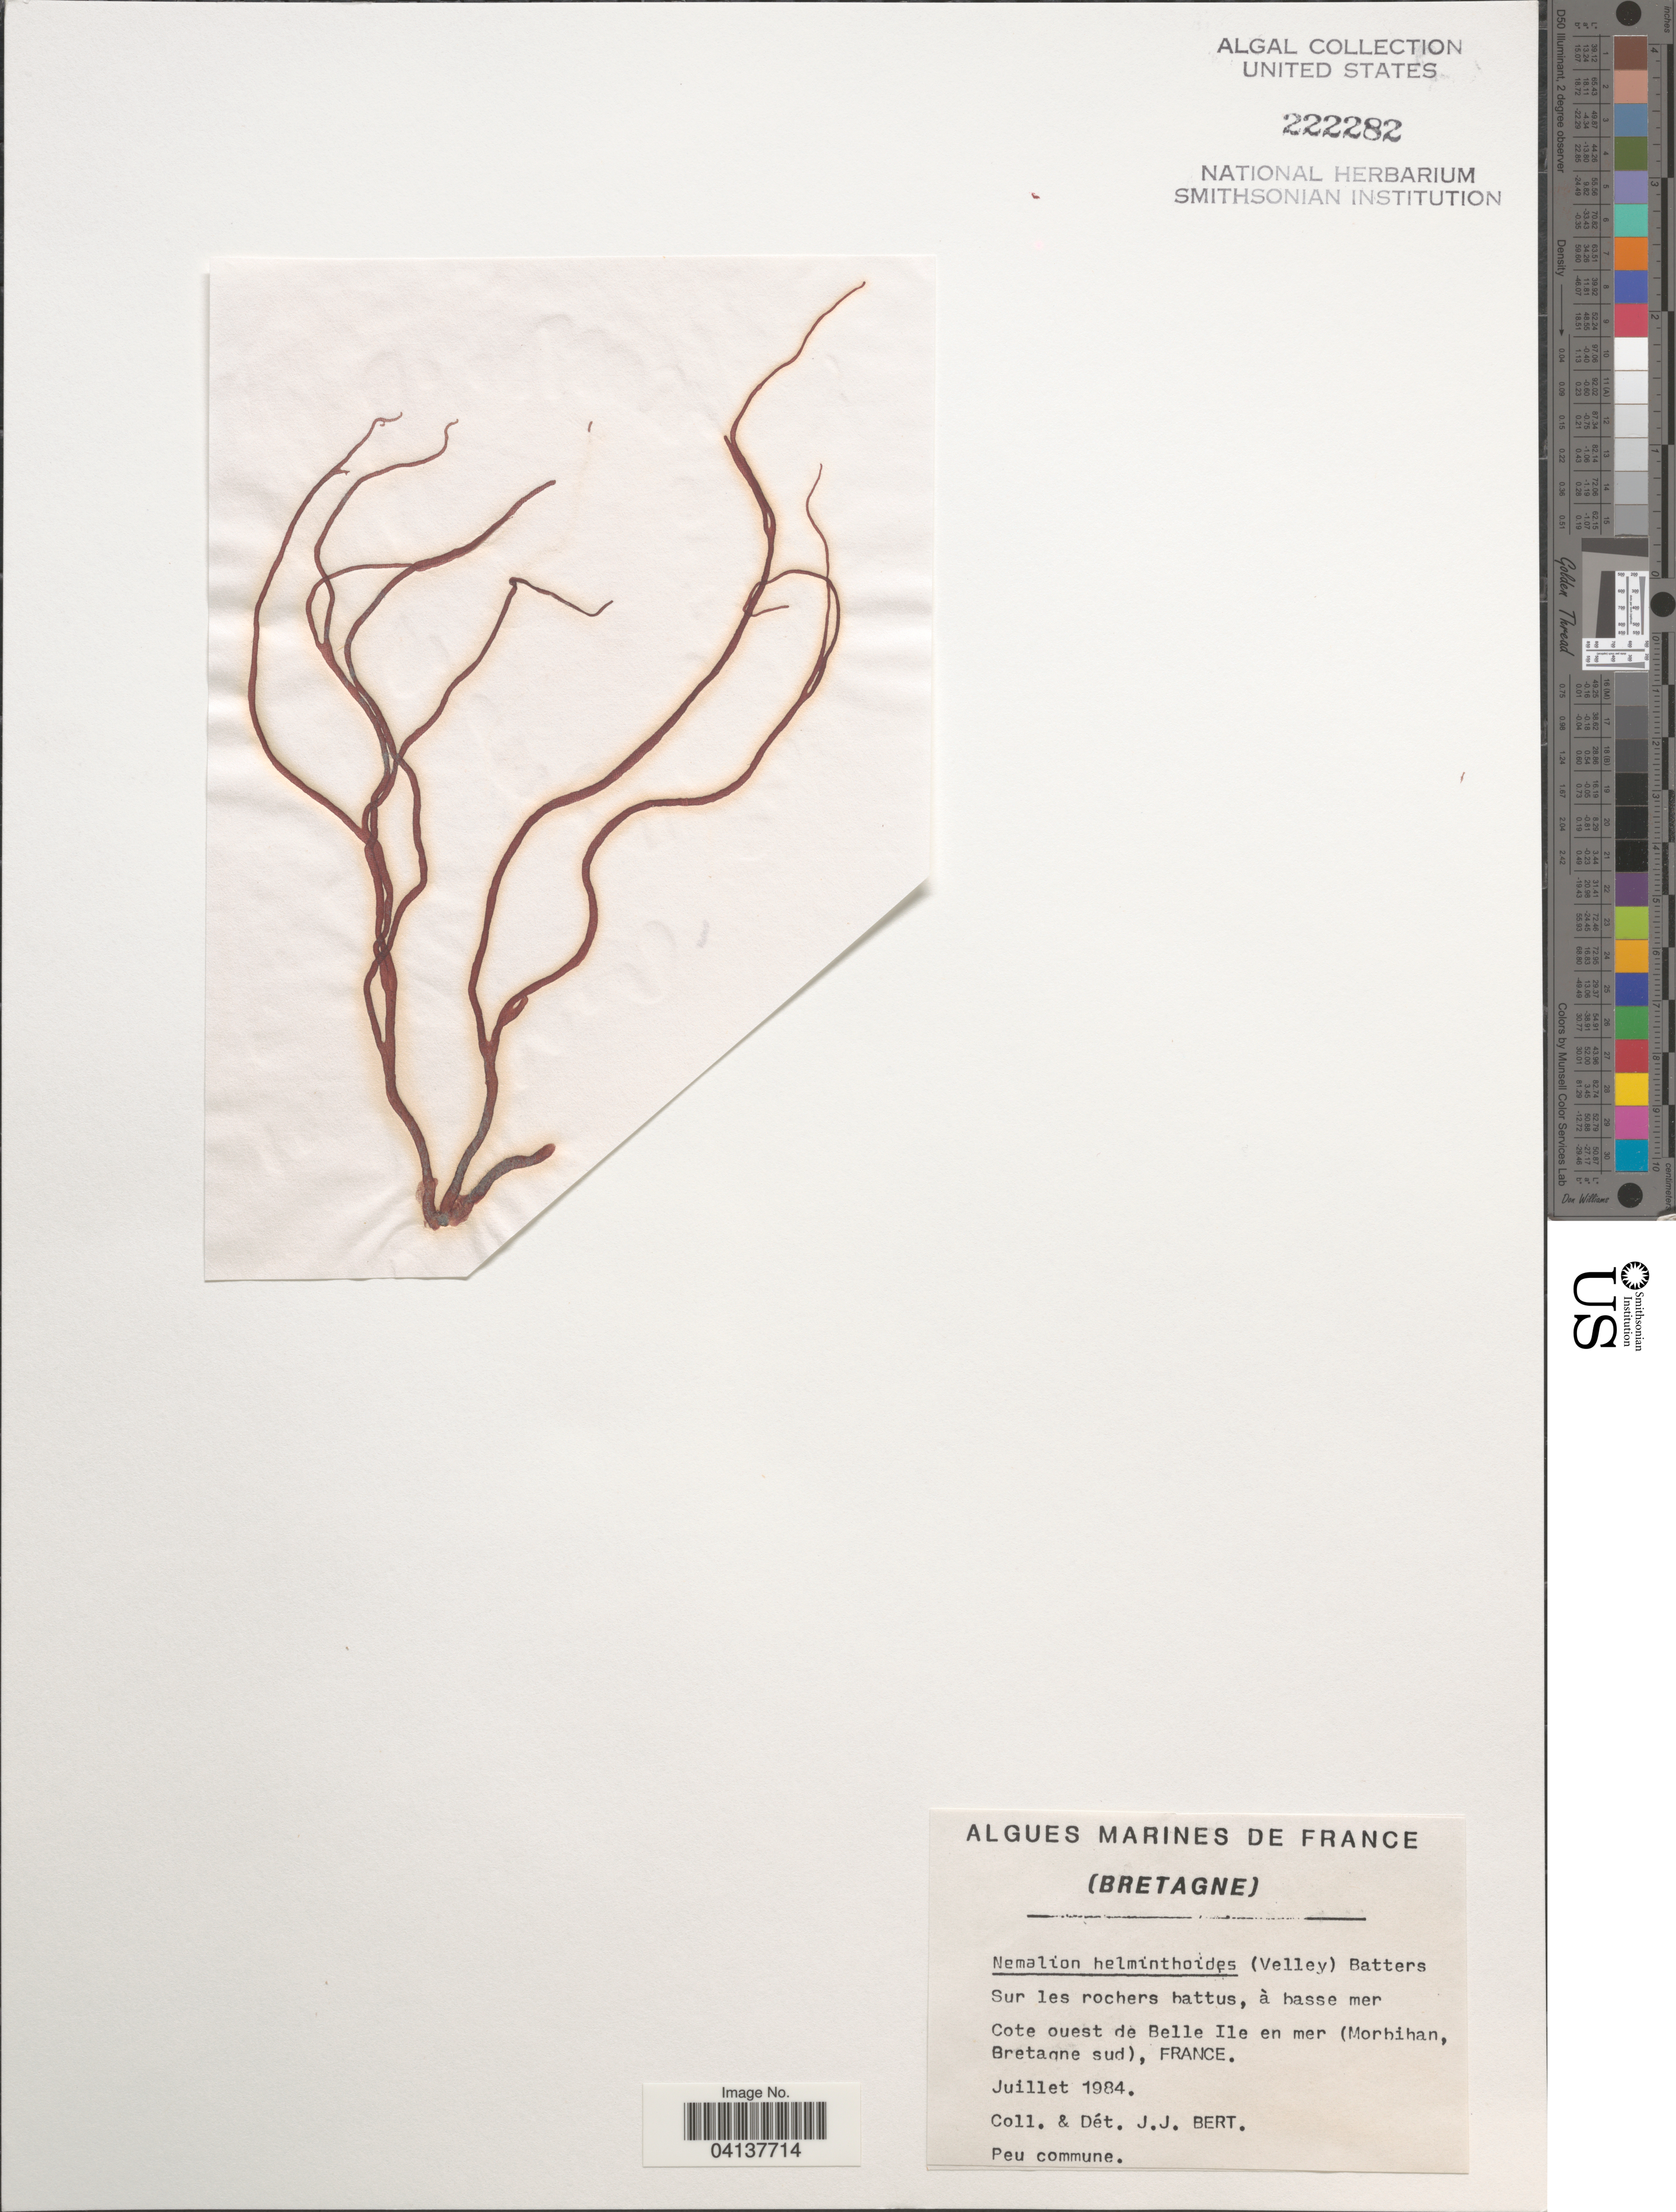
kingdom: Plantae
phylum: Rhodophyta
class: Florideophyceae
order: Nemaliales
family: Nemaliaceae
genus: Nemalion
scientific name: Nemalion multifidum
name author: (Lyngb.) Chauvin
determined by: Algae name updating Project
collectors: J. Bert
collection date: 1984-07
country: France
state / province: Bretagne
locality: Cote ouest de Belle Ile en mer (Morbihan, Bretagne sud).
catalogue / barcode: US 222282